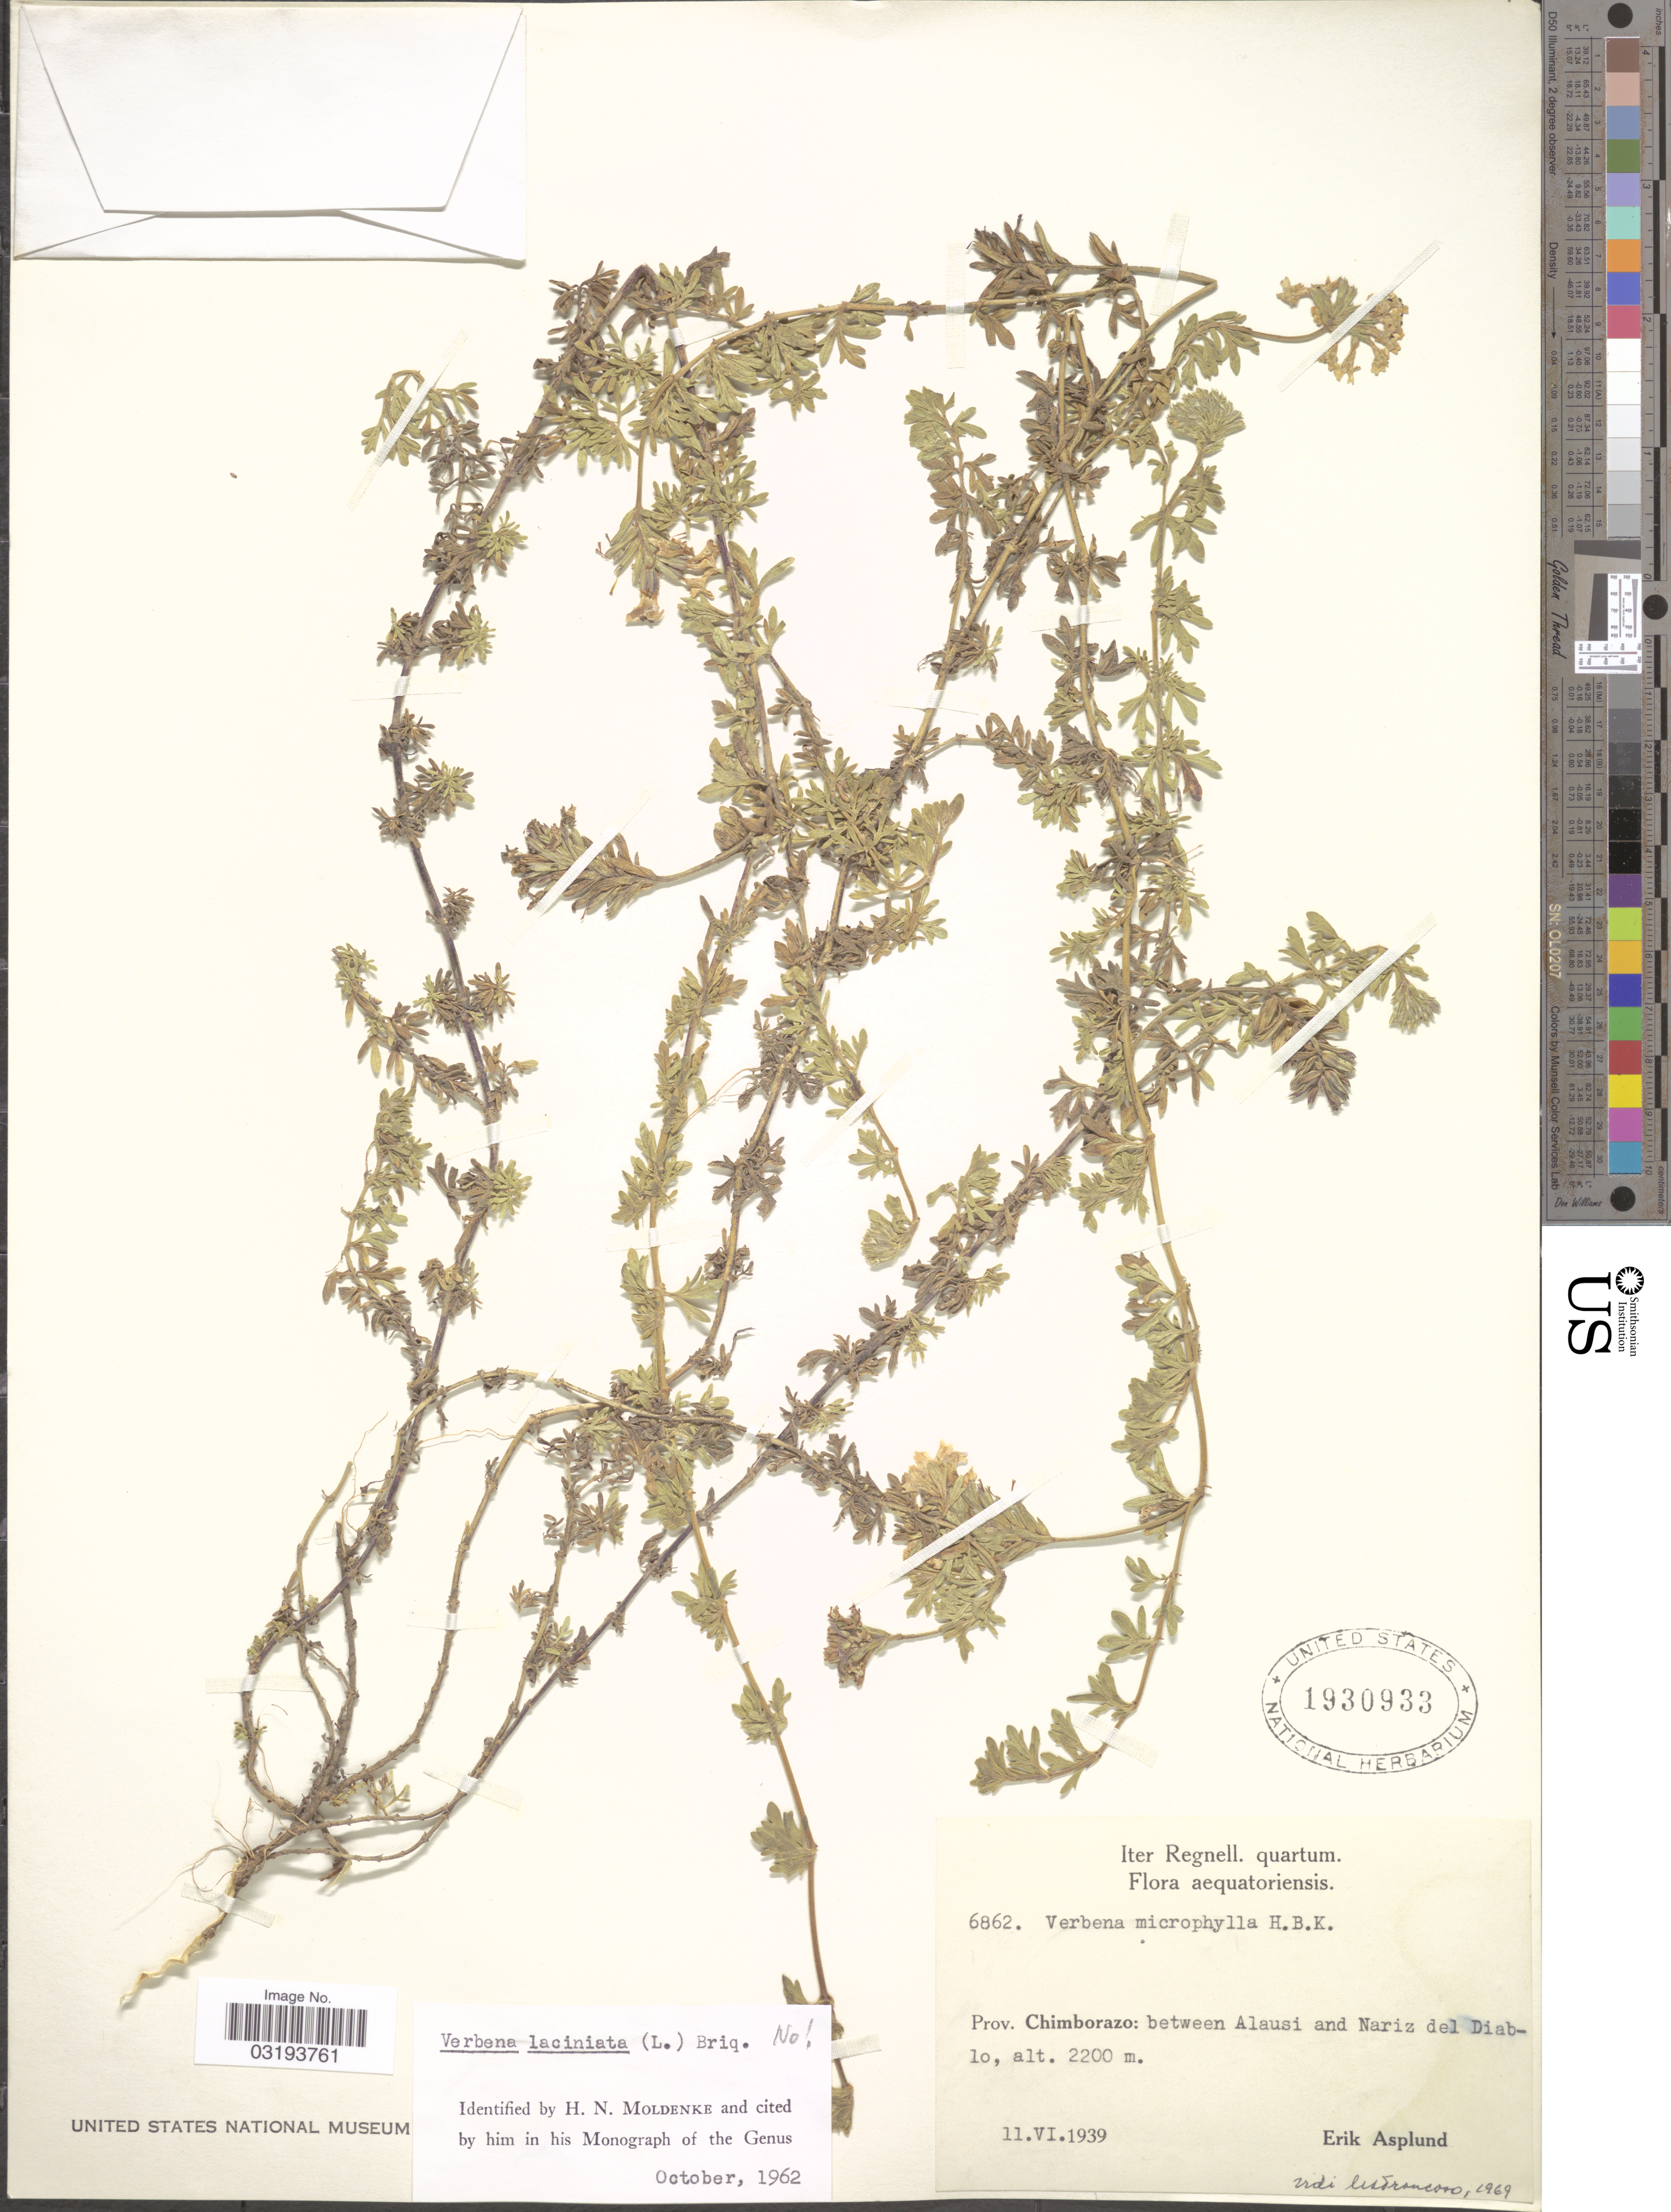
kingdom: Plantae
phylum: Tracheophyta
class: Magnoliopsida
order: Lamiales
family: Verbenaceae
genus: Verbena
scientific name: Verbena laciniata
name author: (L.) Briq.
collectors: E. Asplund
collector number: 6862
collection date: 1939-06-11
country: Ecuador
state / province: Chimborazo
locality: Between Alausi and Nariz del Diablo.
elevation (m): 2200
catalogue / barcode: US 1930933